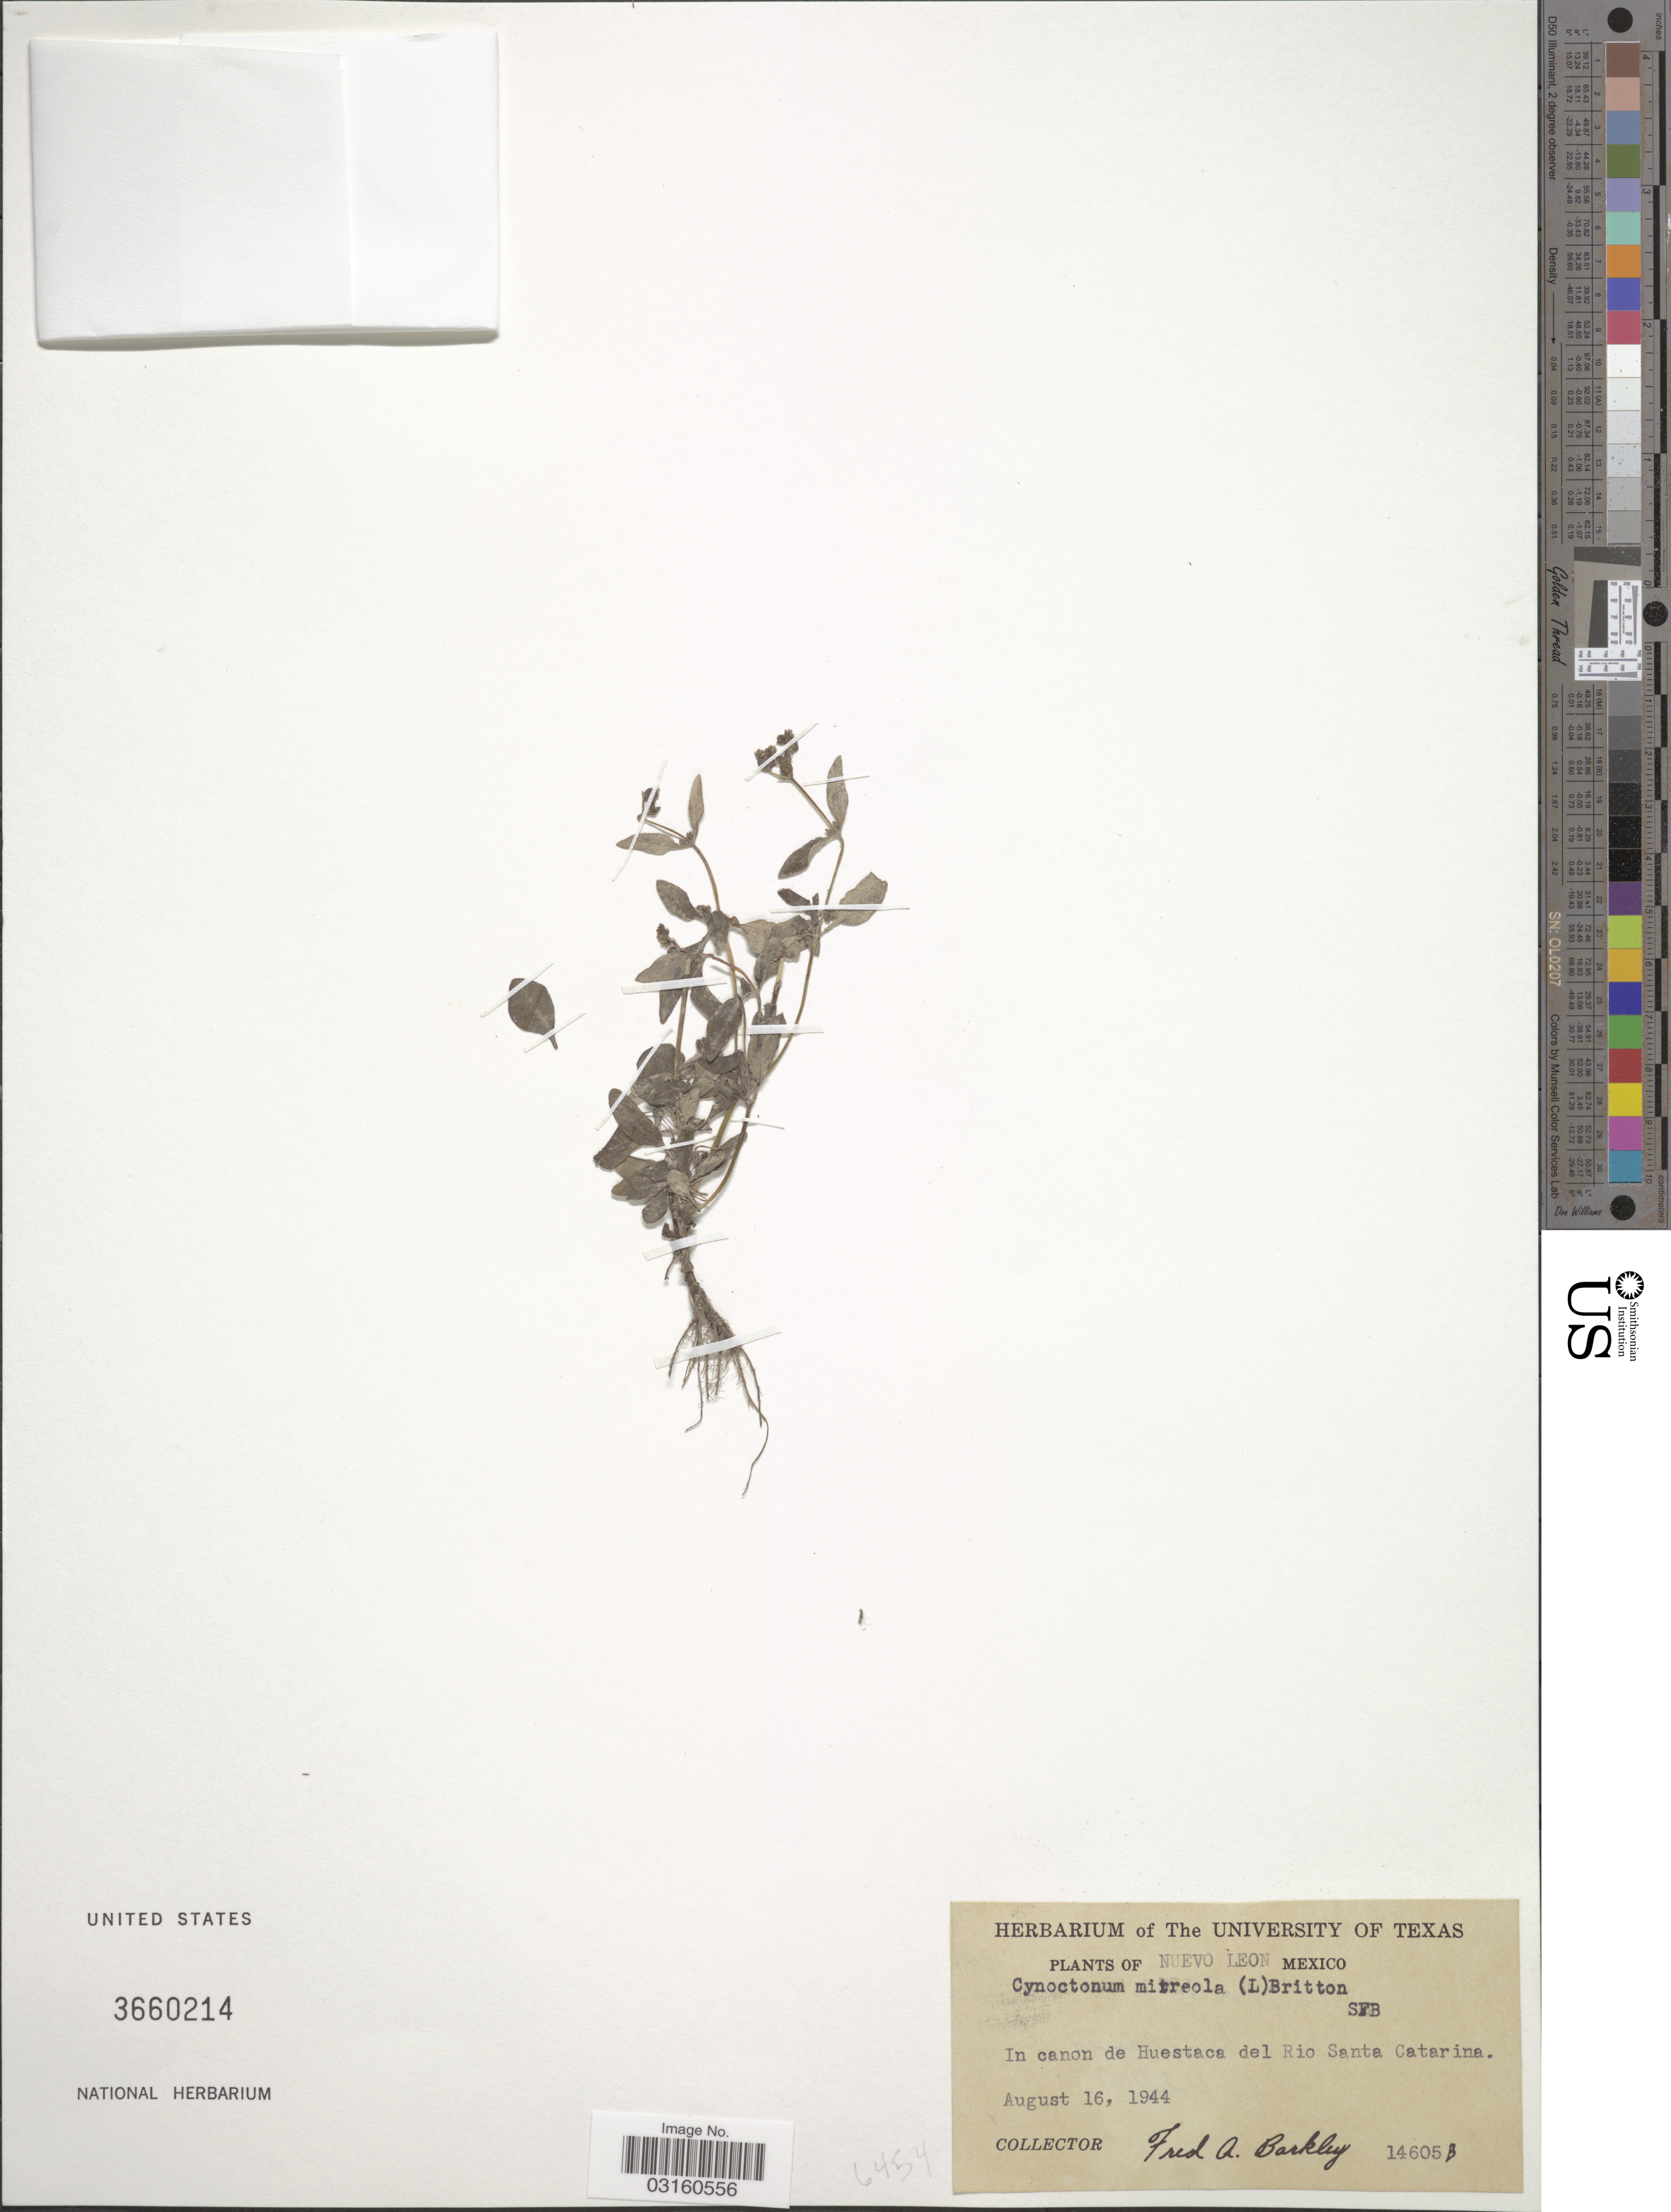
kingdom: Plantae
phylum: Tracheophyta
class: Magnoliopsida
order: Gentianales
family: Loganiaceae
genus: Mitreola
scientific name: Mitreola petiolata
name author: (J.F. Gmel.) Torr. & A. Gray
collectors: F. A. Barkley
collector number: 14605B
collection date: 1944-08-16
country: Mexico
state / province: Nuevo León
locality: In canon de Huestaca del Rio Santa Catarina.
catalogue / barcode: US 3660214